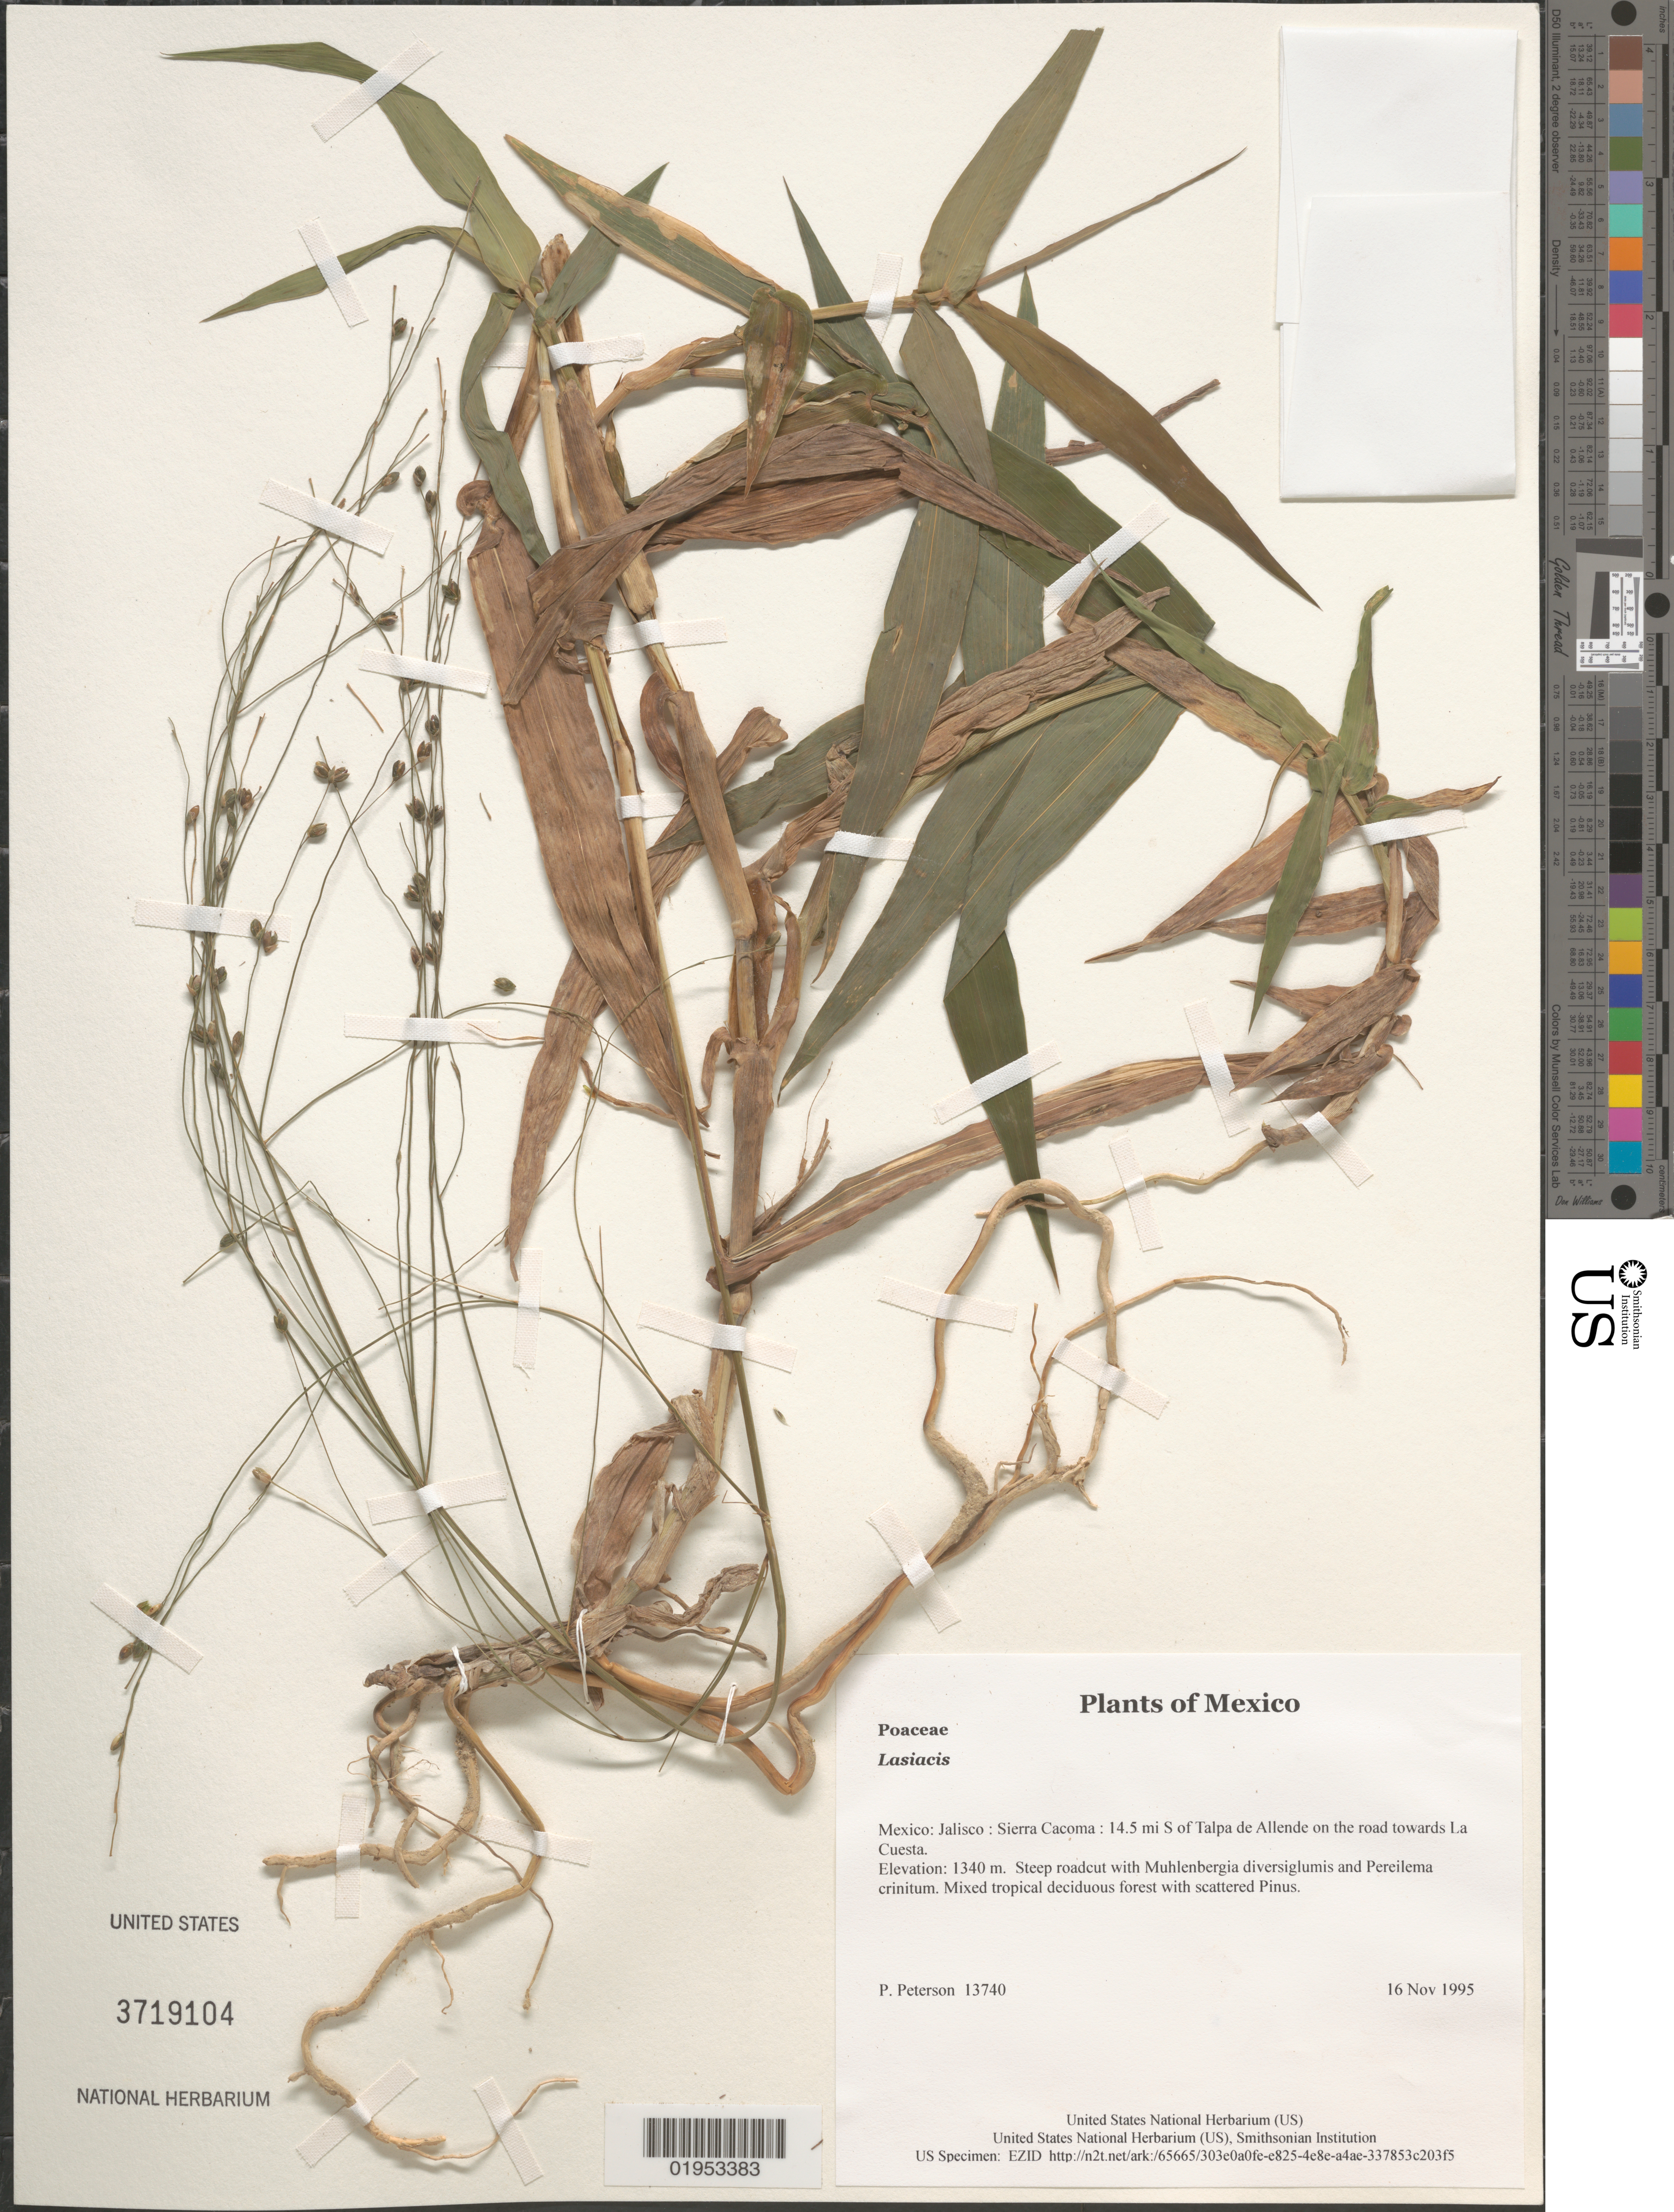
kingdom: Plantae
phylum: Tracheophyta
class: Liliopsida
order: Poales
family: Poaceae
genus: Lasiacis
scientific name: Lasiacis sp.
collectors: P. M. Peterson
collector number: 13740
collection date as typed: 16 Nov 1995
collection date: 1995-11-16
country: Mexico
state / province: Jalisco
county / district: Sierra Cacoma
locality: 14.5 mi S of Talpa de Allende on the road towards La Cuesta.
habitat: Steep roadcut with Muhlenbergia diversiglumis and Pereilema crinitum. Mixed tropical deciduous forest with scattered Pinus.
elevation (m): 1340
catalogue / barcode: US 3719104